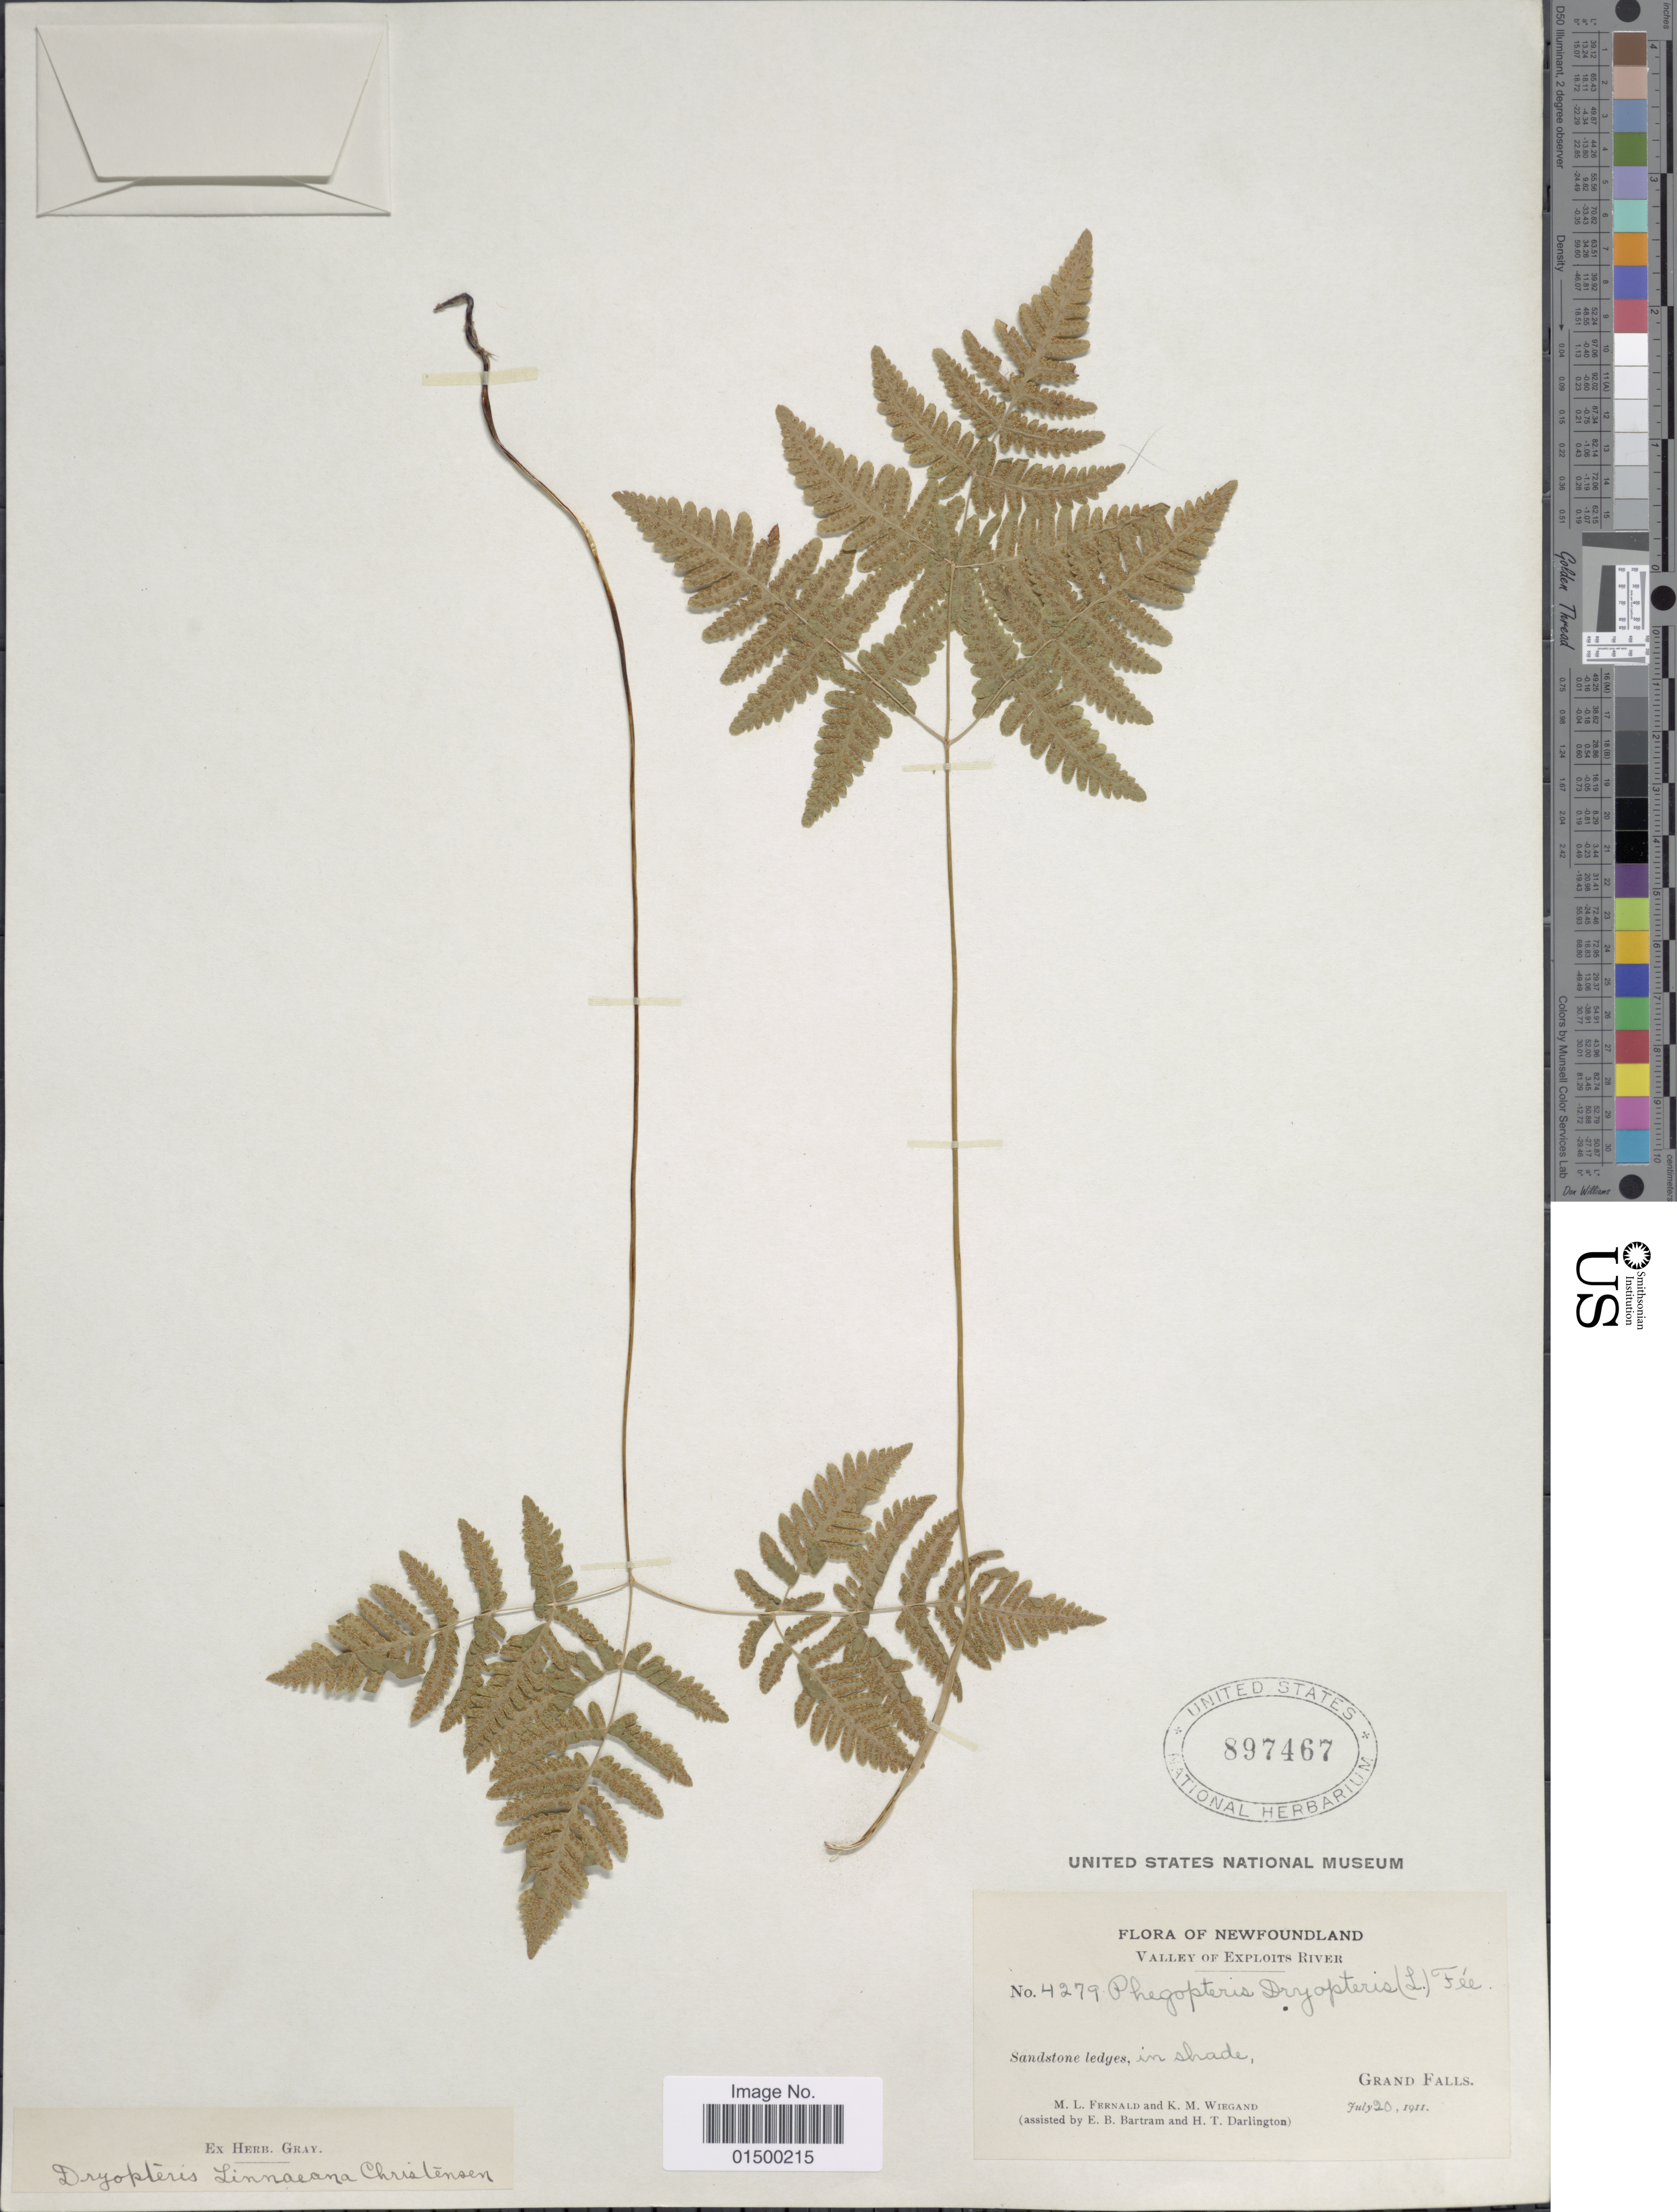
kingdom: Plantae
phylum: Tracheophyta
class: Polypodiopsida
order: Polypodiales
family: Cystopteridaceae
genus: Gymnocarpium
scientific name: Gymnocarpium disjunctum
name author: (Rupr.) Ching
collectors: M. L. Fernald, K. M. Wiegand, E. B. Bartram & H. Darlington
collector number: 4279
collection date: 1911-07-20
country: Canada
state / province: Newfoundland and Labrador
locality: Valley of Exploits River. Grand Falls.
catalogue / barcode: US 897467